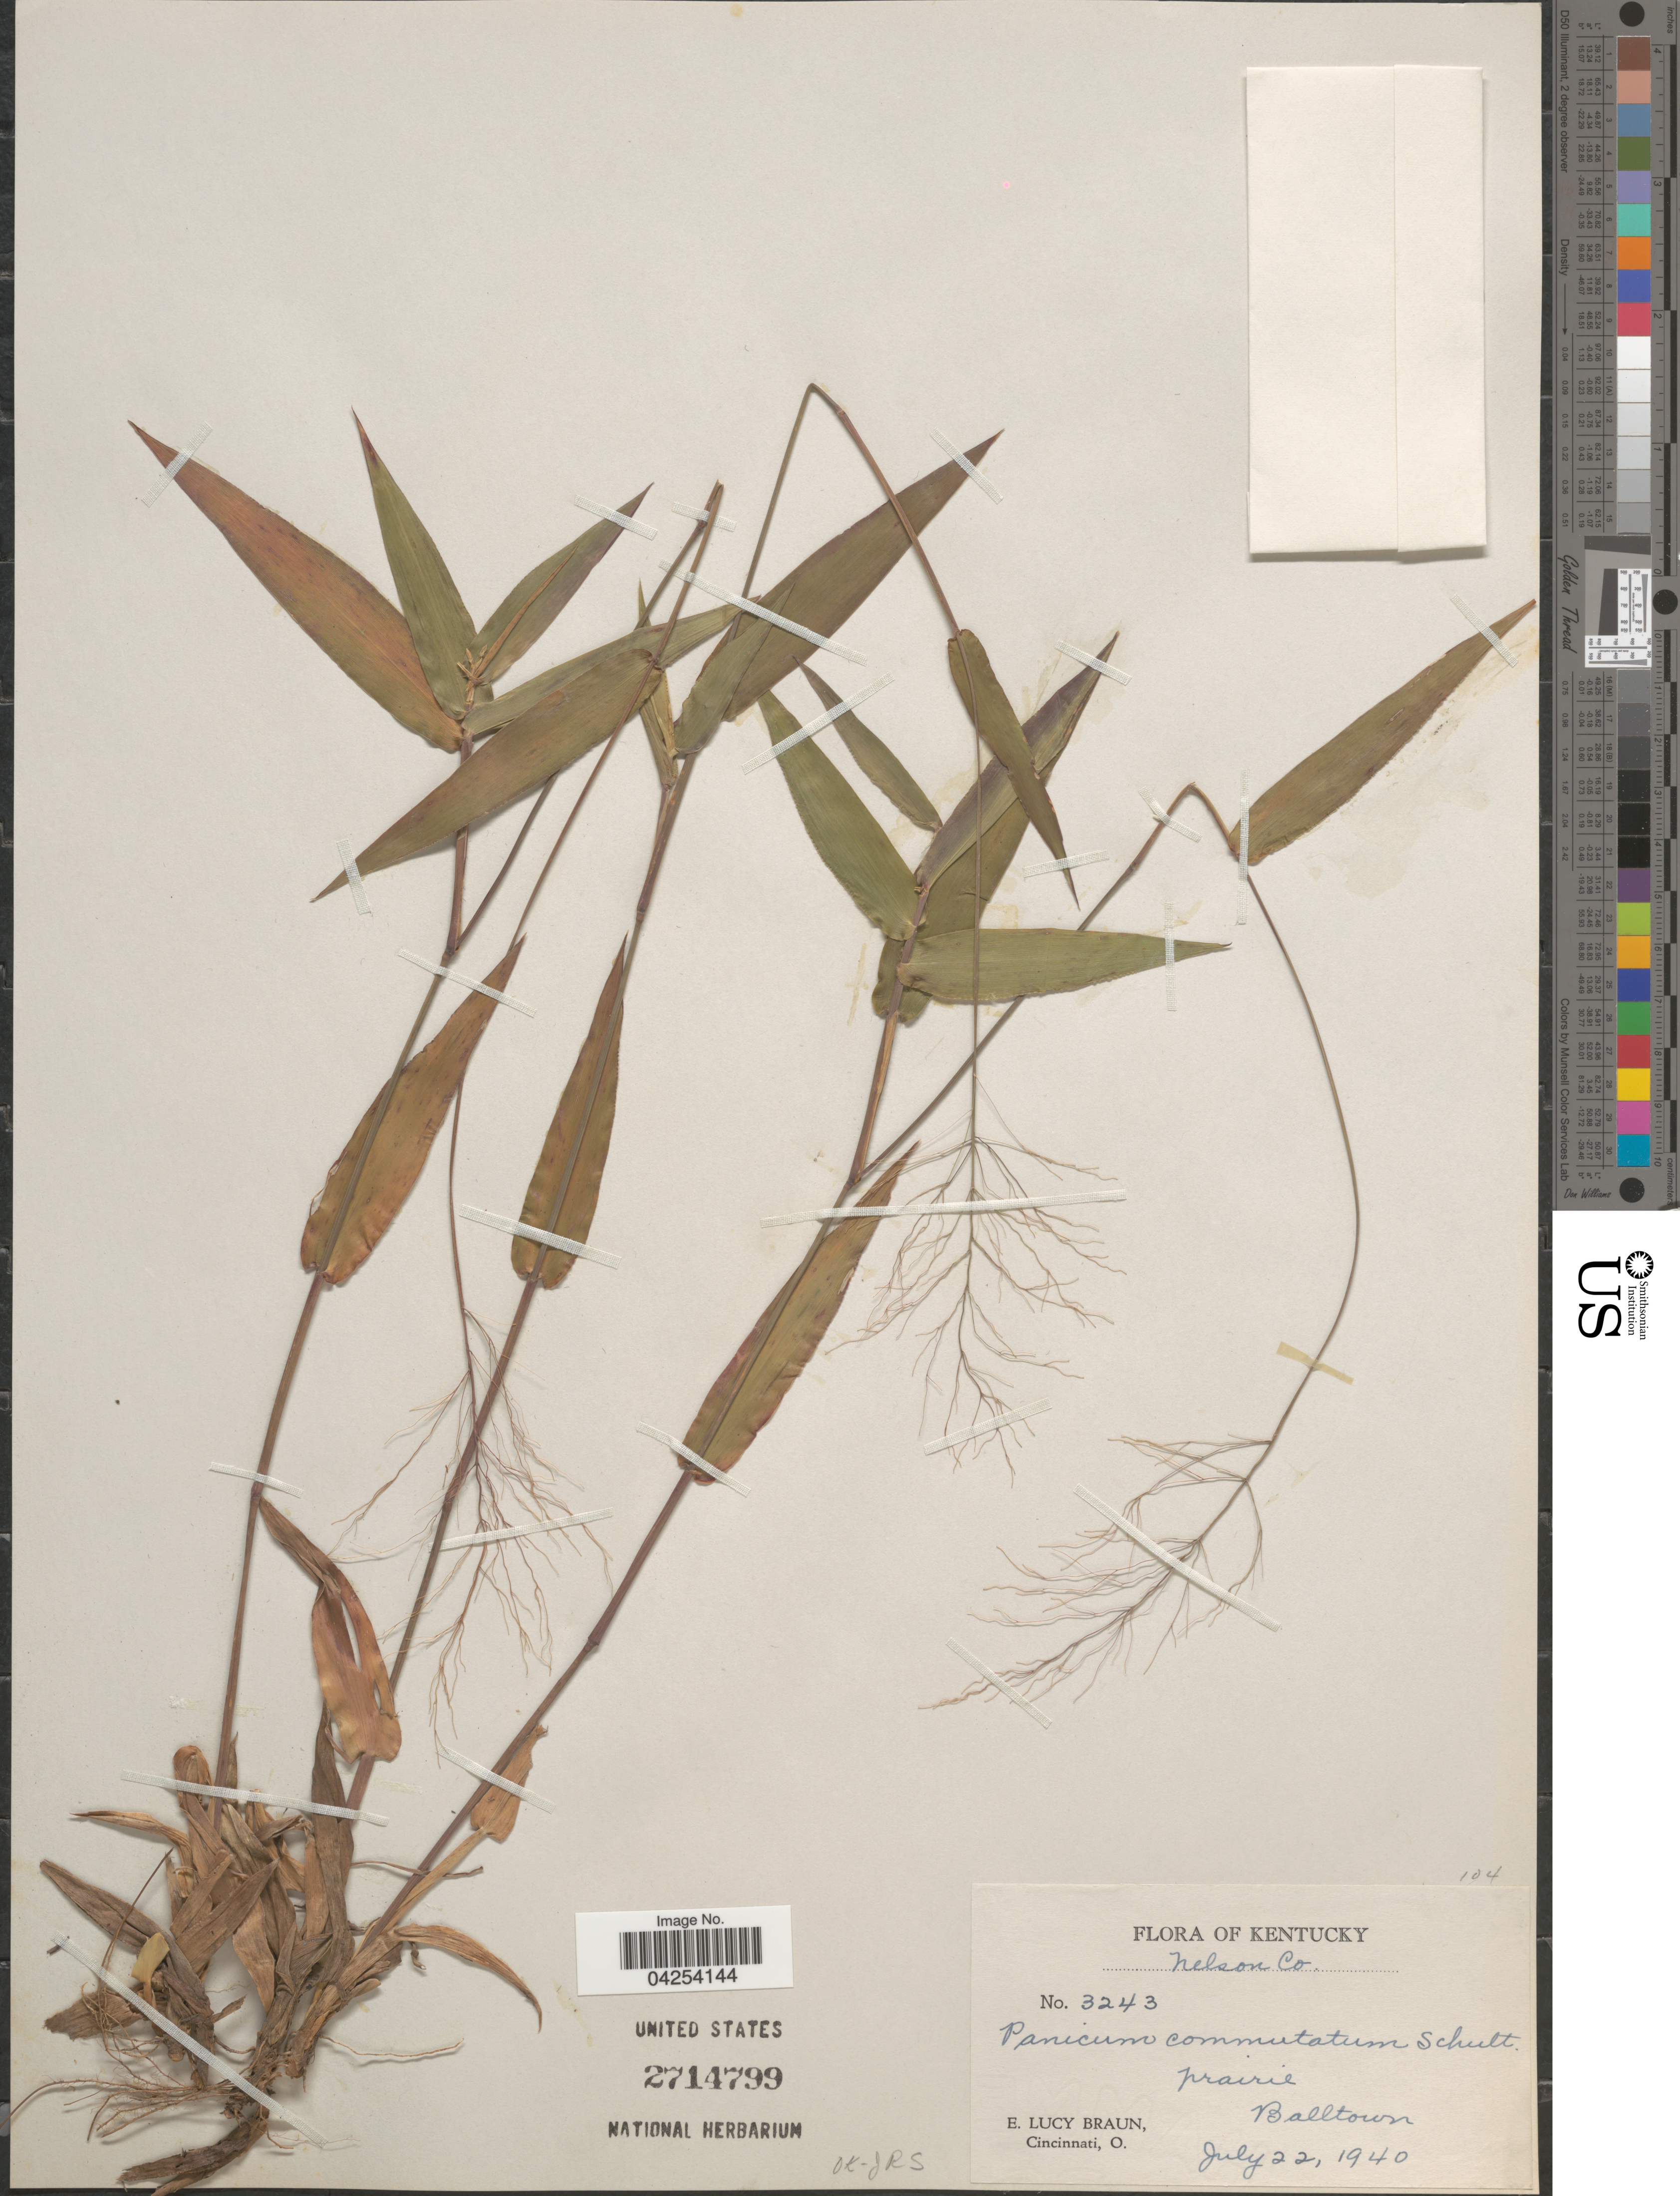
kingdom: Plantae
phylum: Tracheophyta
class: Liliopsida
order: Poales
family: Poaceae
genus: Dichanthelium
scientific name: Dichanthelium commutatum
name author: (Schult.) Gould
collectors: E. L. Braun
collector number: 3243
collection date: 1940-07-22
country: United States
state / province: Kentucky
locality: Nelson Co. Balltown.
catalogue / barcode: US 2714799